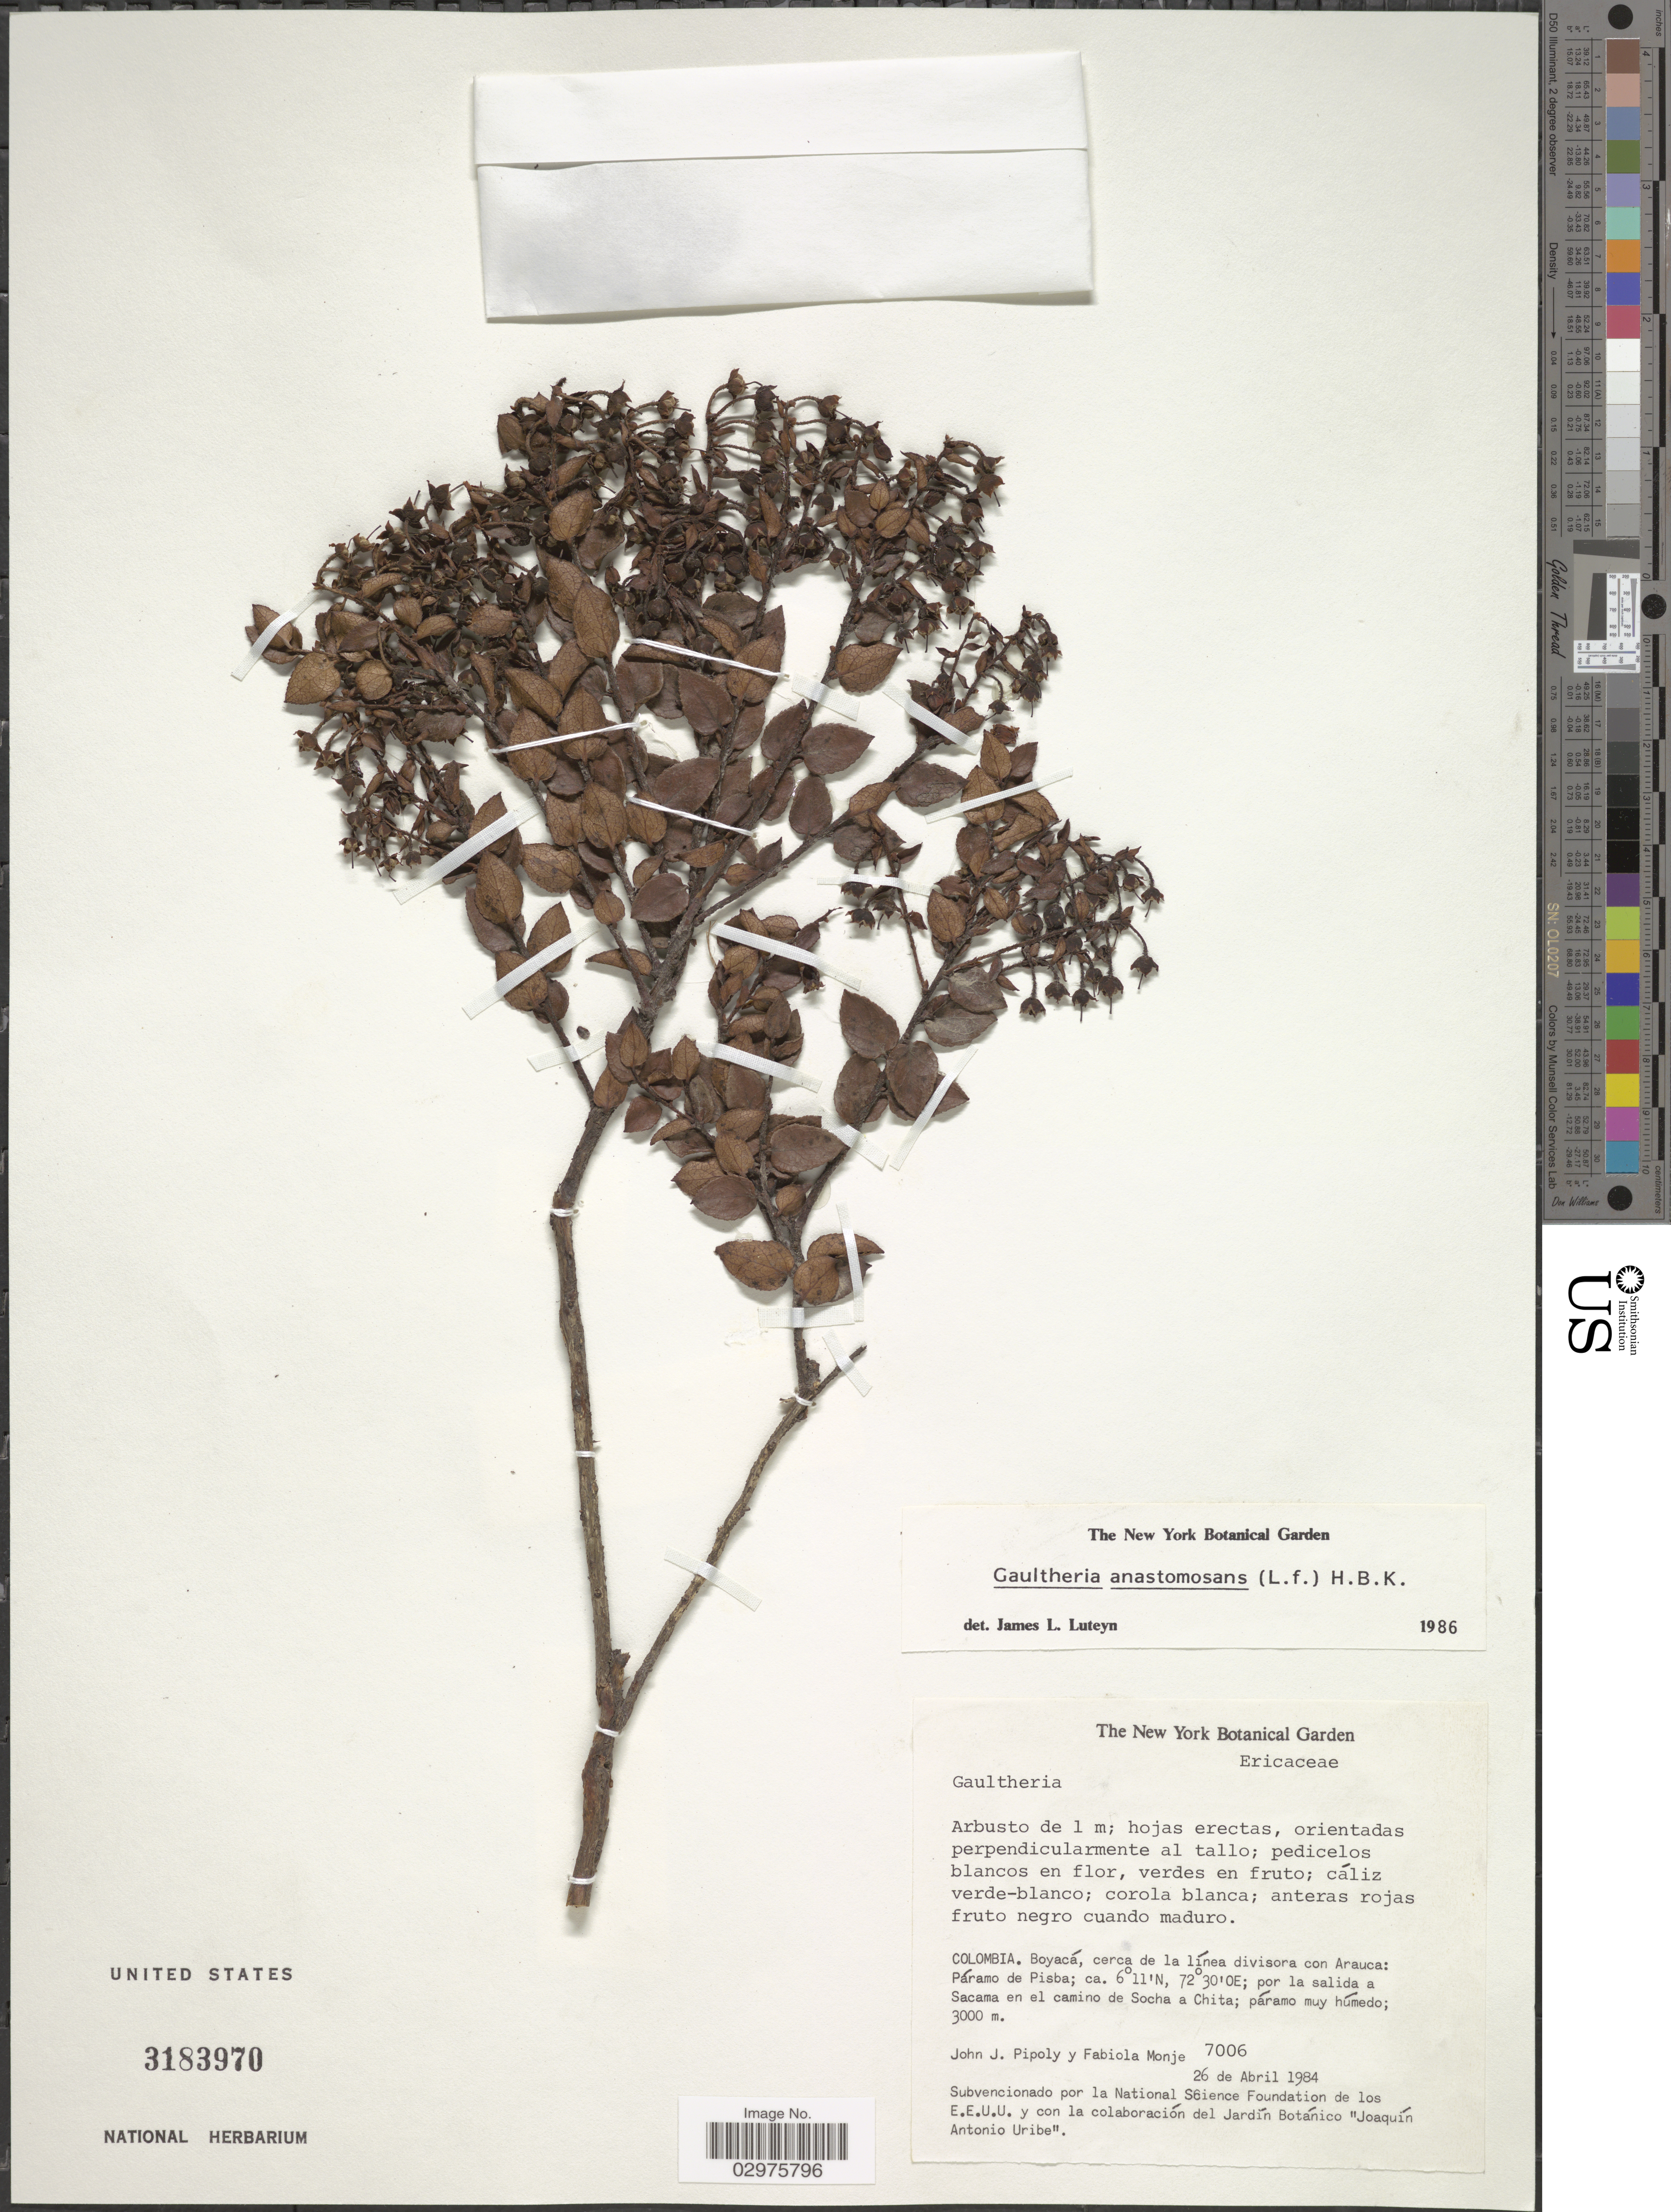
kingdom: Plantae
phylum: Tracheophyta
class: Magnoliopsida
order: Ericales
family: Ericaceae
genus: Gaultheria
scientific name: Gaultheria anastomosans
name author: (L. f.) Kunth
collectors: J. J. Pipoly & F. Monje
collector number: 7006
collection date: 1984-04-26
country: Colombia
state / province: Boyacá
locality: Cerca de la línea divisora con Arauca: Páramo de Pisba.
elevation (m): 3000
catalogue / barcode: US 3183970